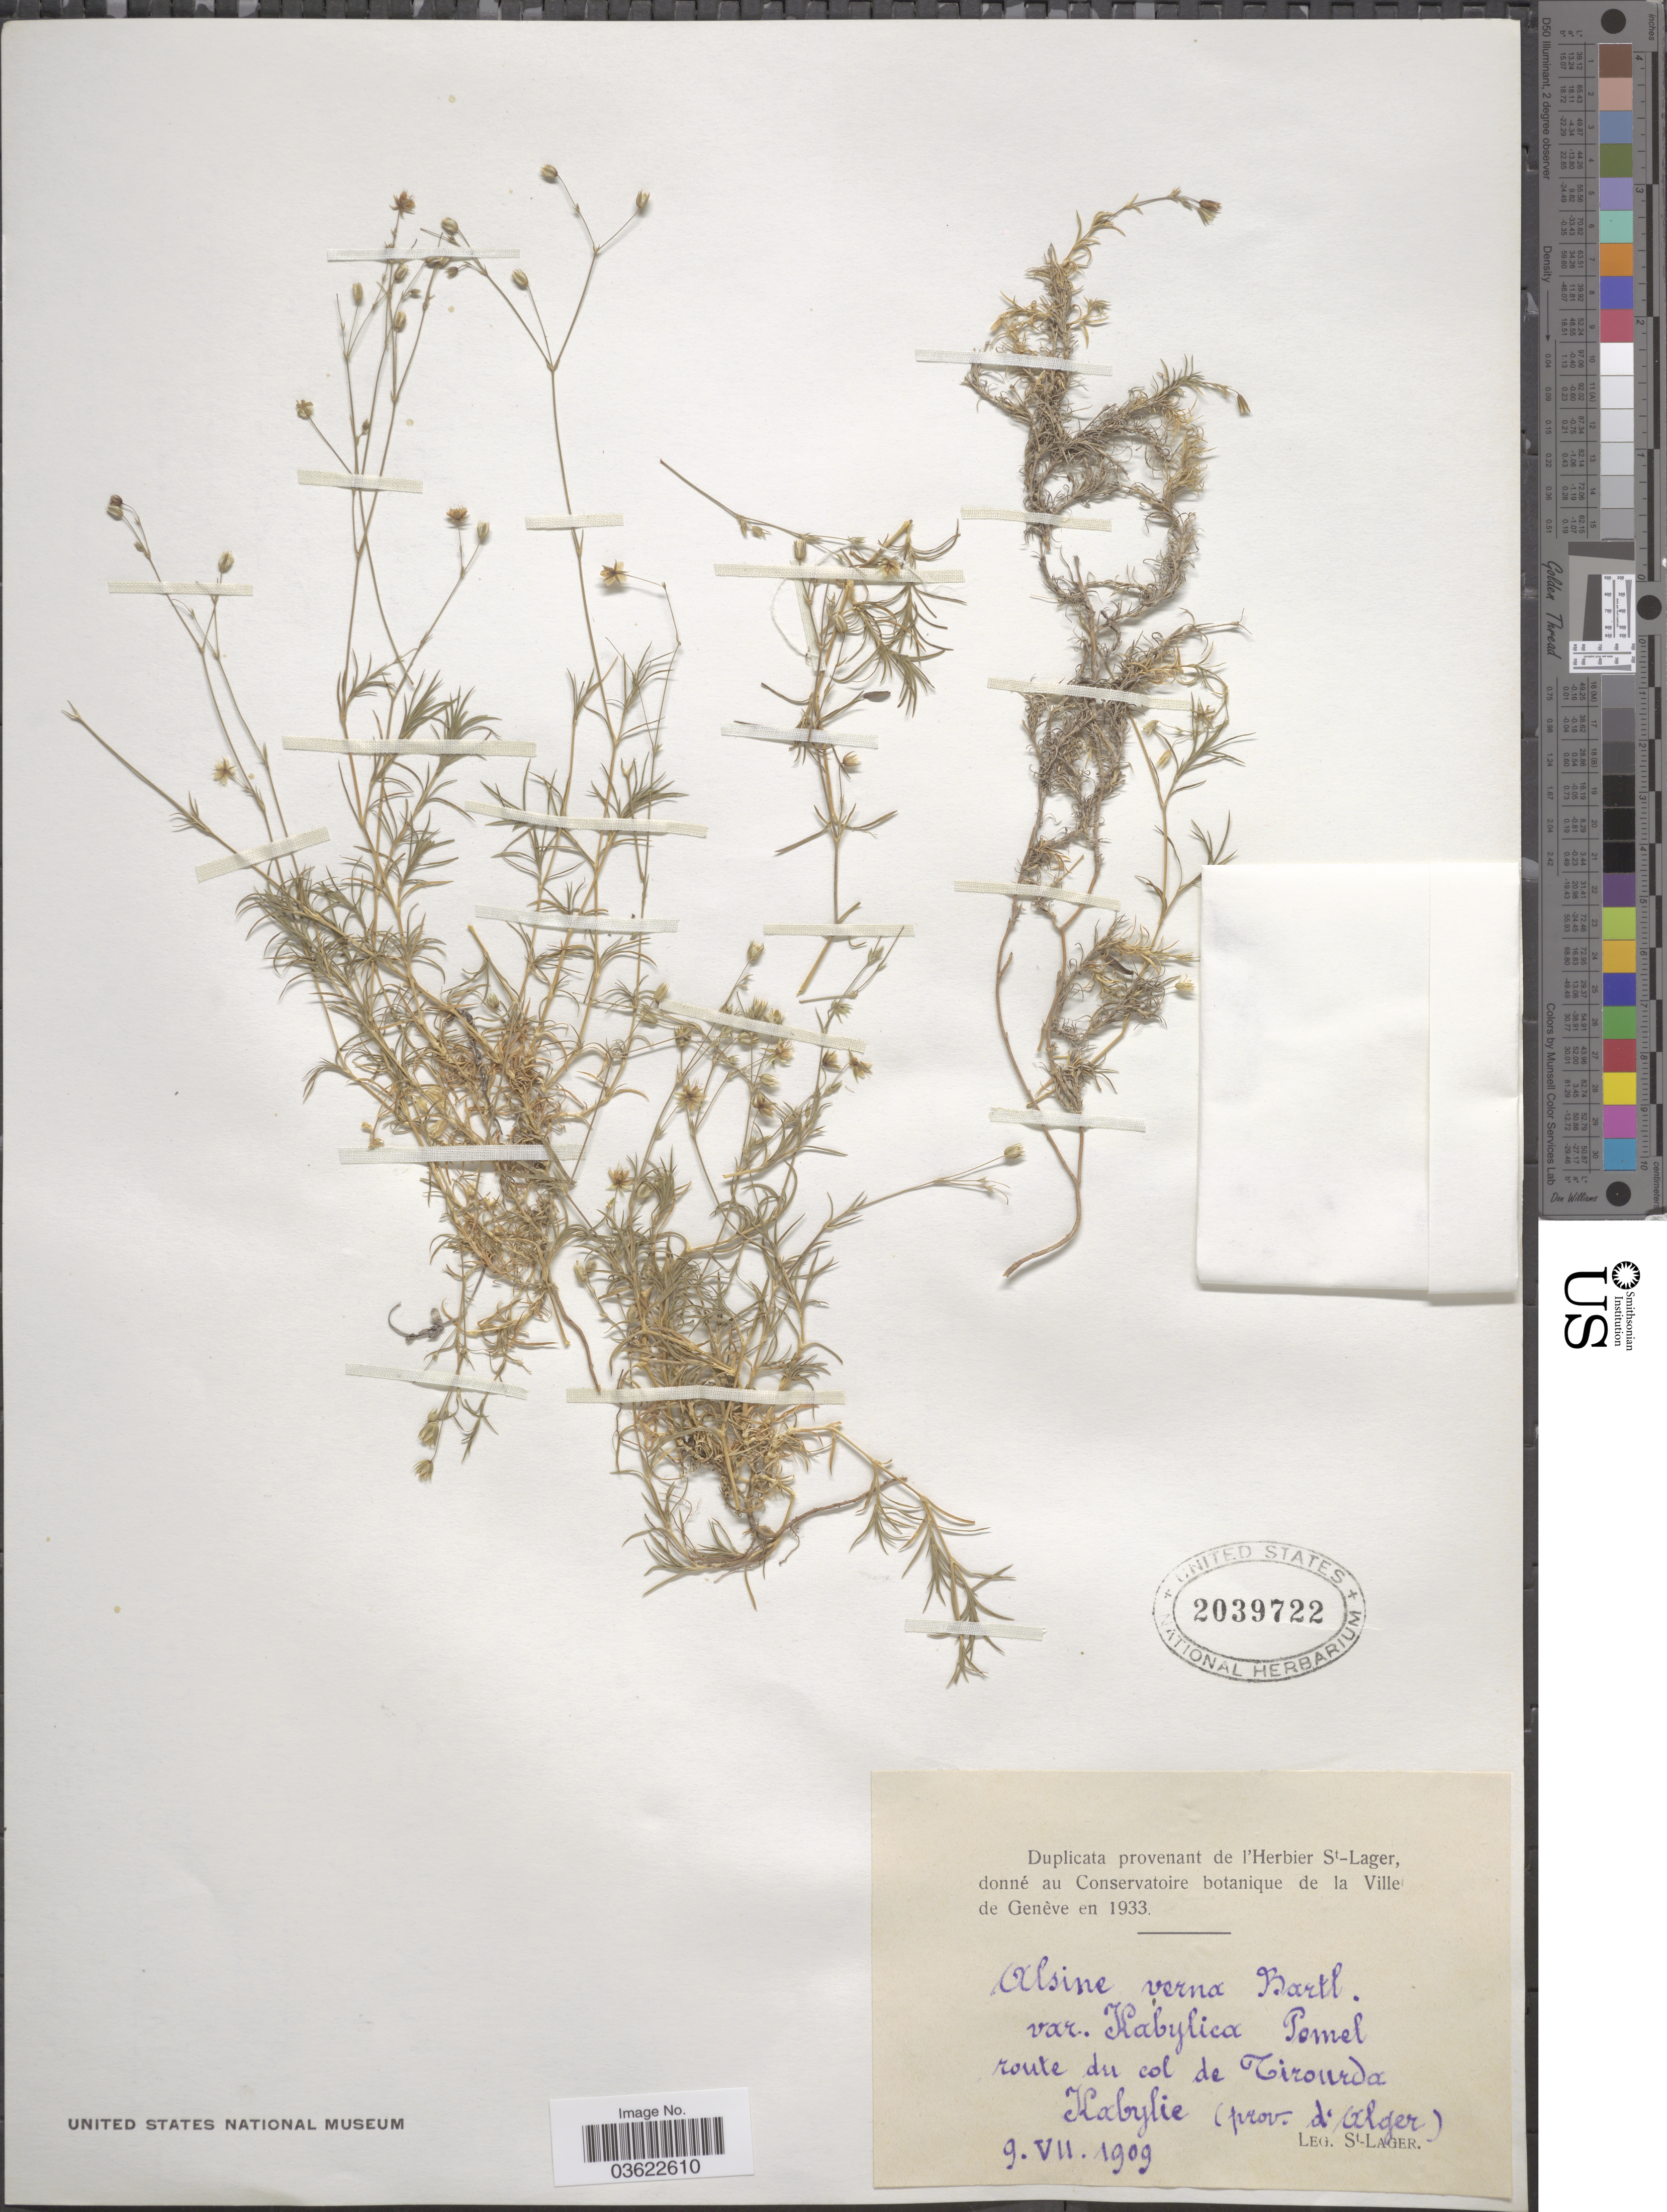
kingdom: Plantae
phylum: Tracheophyta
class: Magnoliopsida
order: Caryophyllales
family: Caryophyllaceae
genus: Arenaria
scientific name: Arenaria verna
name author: L.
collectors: -. St. Lager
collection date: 1909-07-09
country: Algeria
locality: Route du col de Tirourda Kabylie (prov. d'Alger).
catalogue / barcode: US 2039722